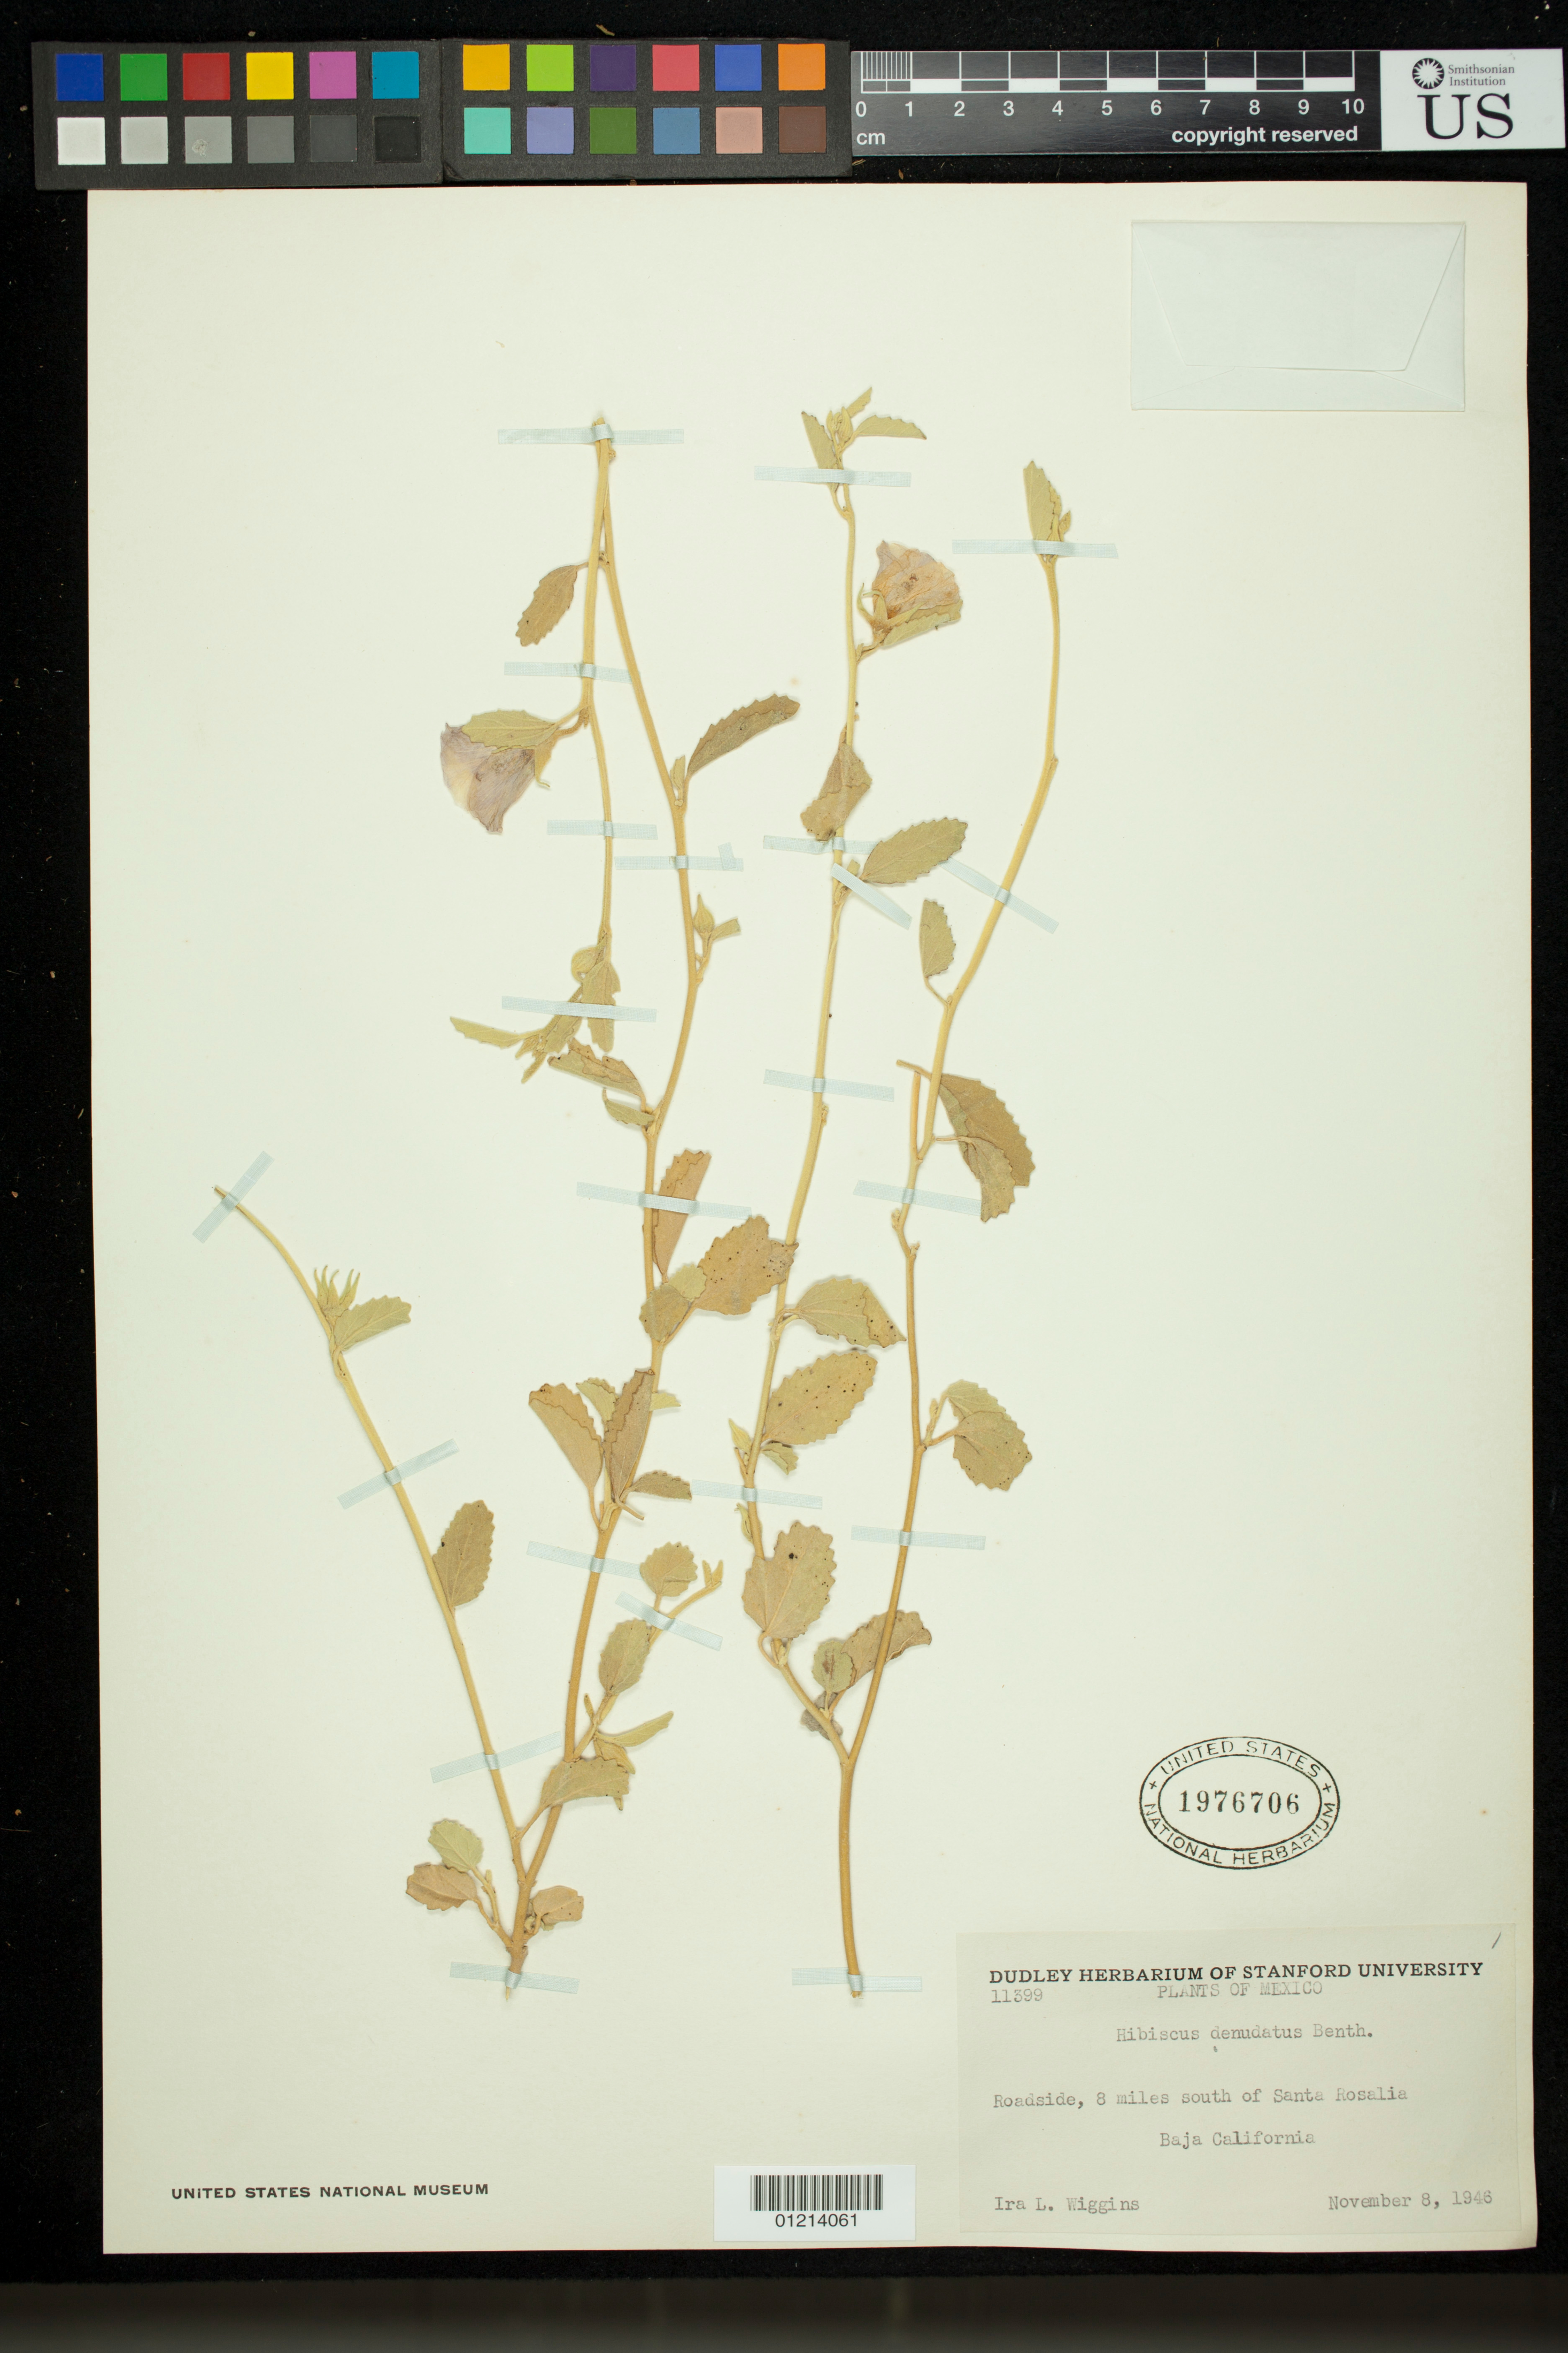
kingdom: Plantae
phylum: Tracheophyta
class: Magnoliopsida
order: Malvales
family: Malvaceae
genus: Hibiscus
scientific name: Hibiscus denudatus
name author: Benth.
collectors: Whitney Expedition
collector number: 11399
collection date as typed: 11 Aug 1946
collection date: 1946-08-11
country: Mexico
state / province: Baja California Sur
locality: Roadside, 8 miles south of Santa Rosalia, Baja California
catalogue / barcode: US 1976706